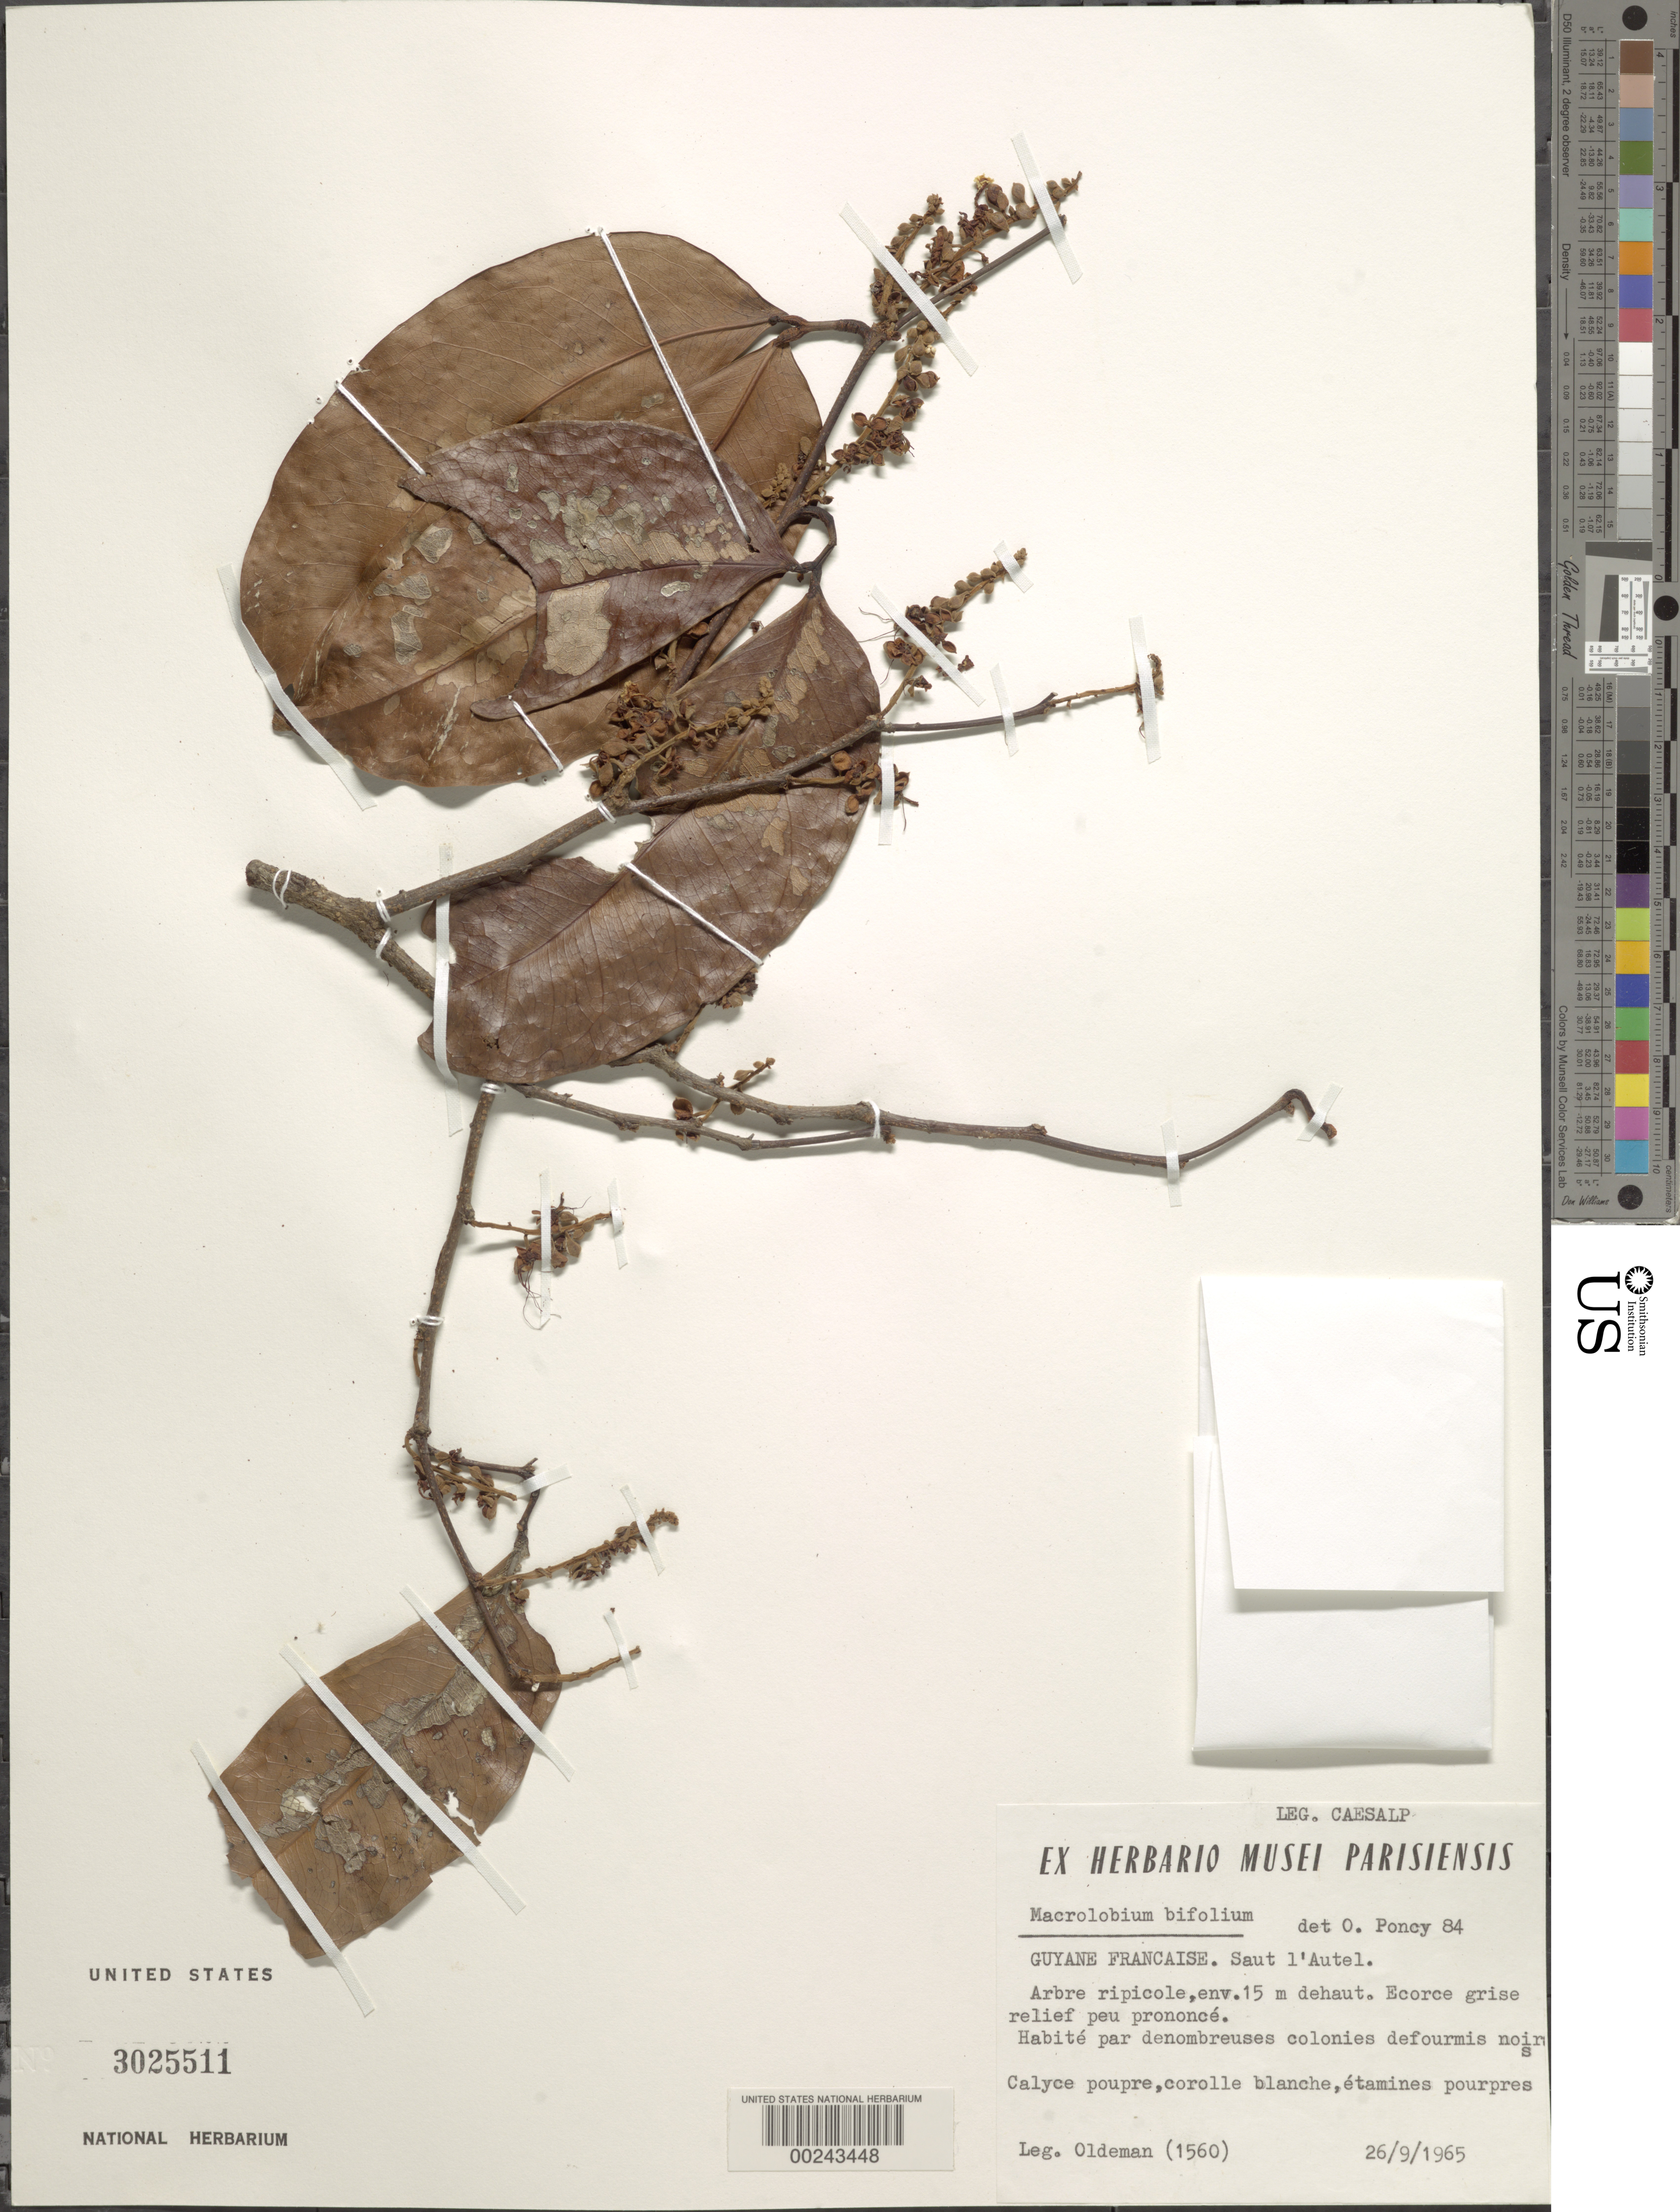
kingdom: Plantae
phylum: Tracheophyta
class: Magnoliopsida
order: Fabales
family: Fabaceae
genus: Macrolobium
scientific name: Macrolobium bifolium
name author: (Aubl.) Pers.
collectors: R. Oldeman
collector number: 1560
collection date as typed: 26 Sep 1965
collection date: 1965-09-26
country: French Guiana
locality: Saut l'autel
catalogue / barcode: US 3025511